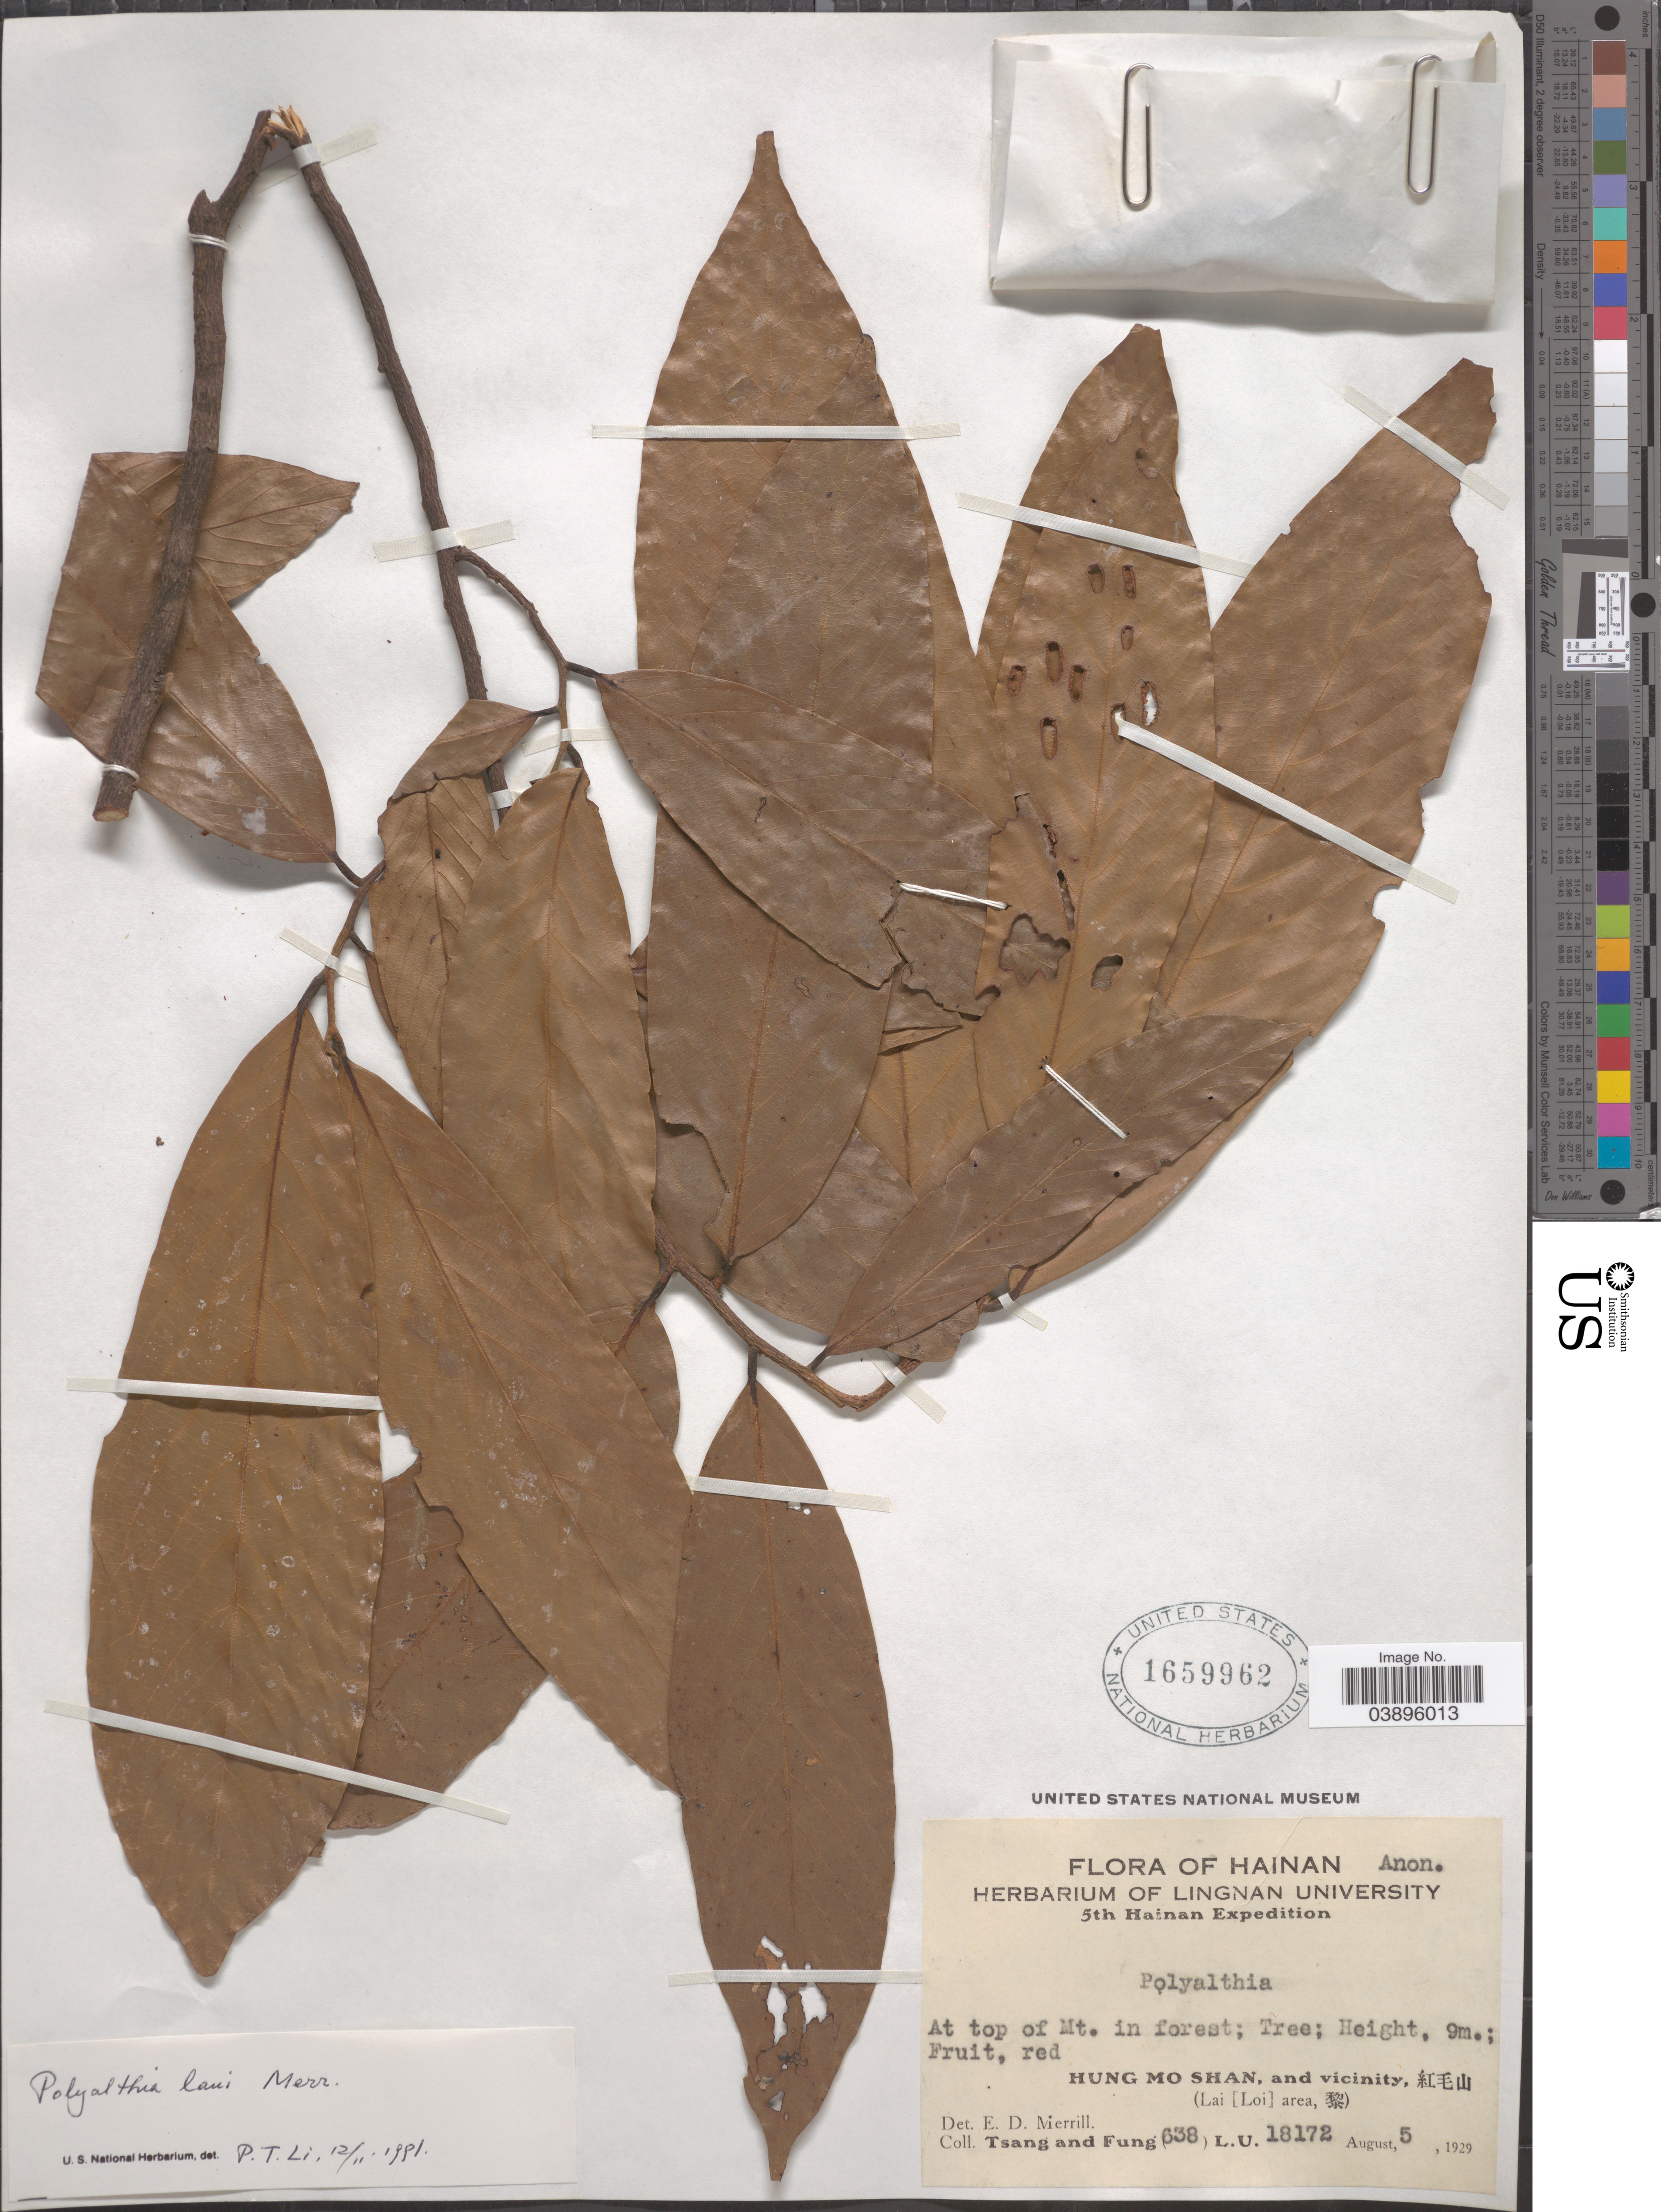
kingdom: Plantae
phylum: Tracheophyta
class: Magnoliopsida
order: Magnoliales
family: Annonaceae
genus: Polyalthia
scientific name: Polyalthia sp.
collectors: -. T'sang & Fung, --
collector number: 638/L.U. 18172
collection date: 1929-08-05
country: China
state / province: Hainan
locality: At top of Mt. in forest. Hung Mo Shan, and vicinity, X. (Lai [Loi] area, X).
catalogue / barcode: US 1659962